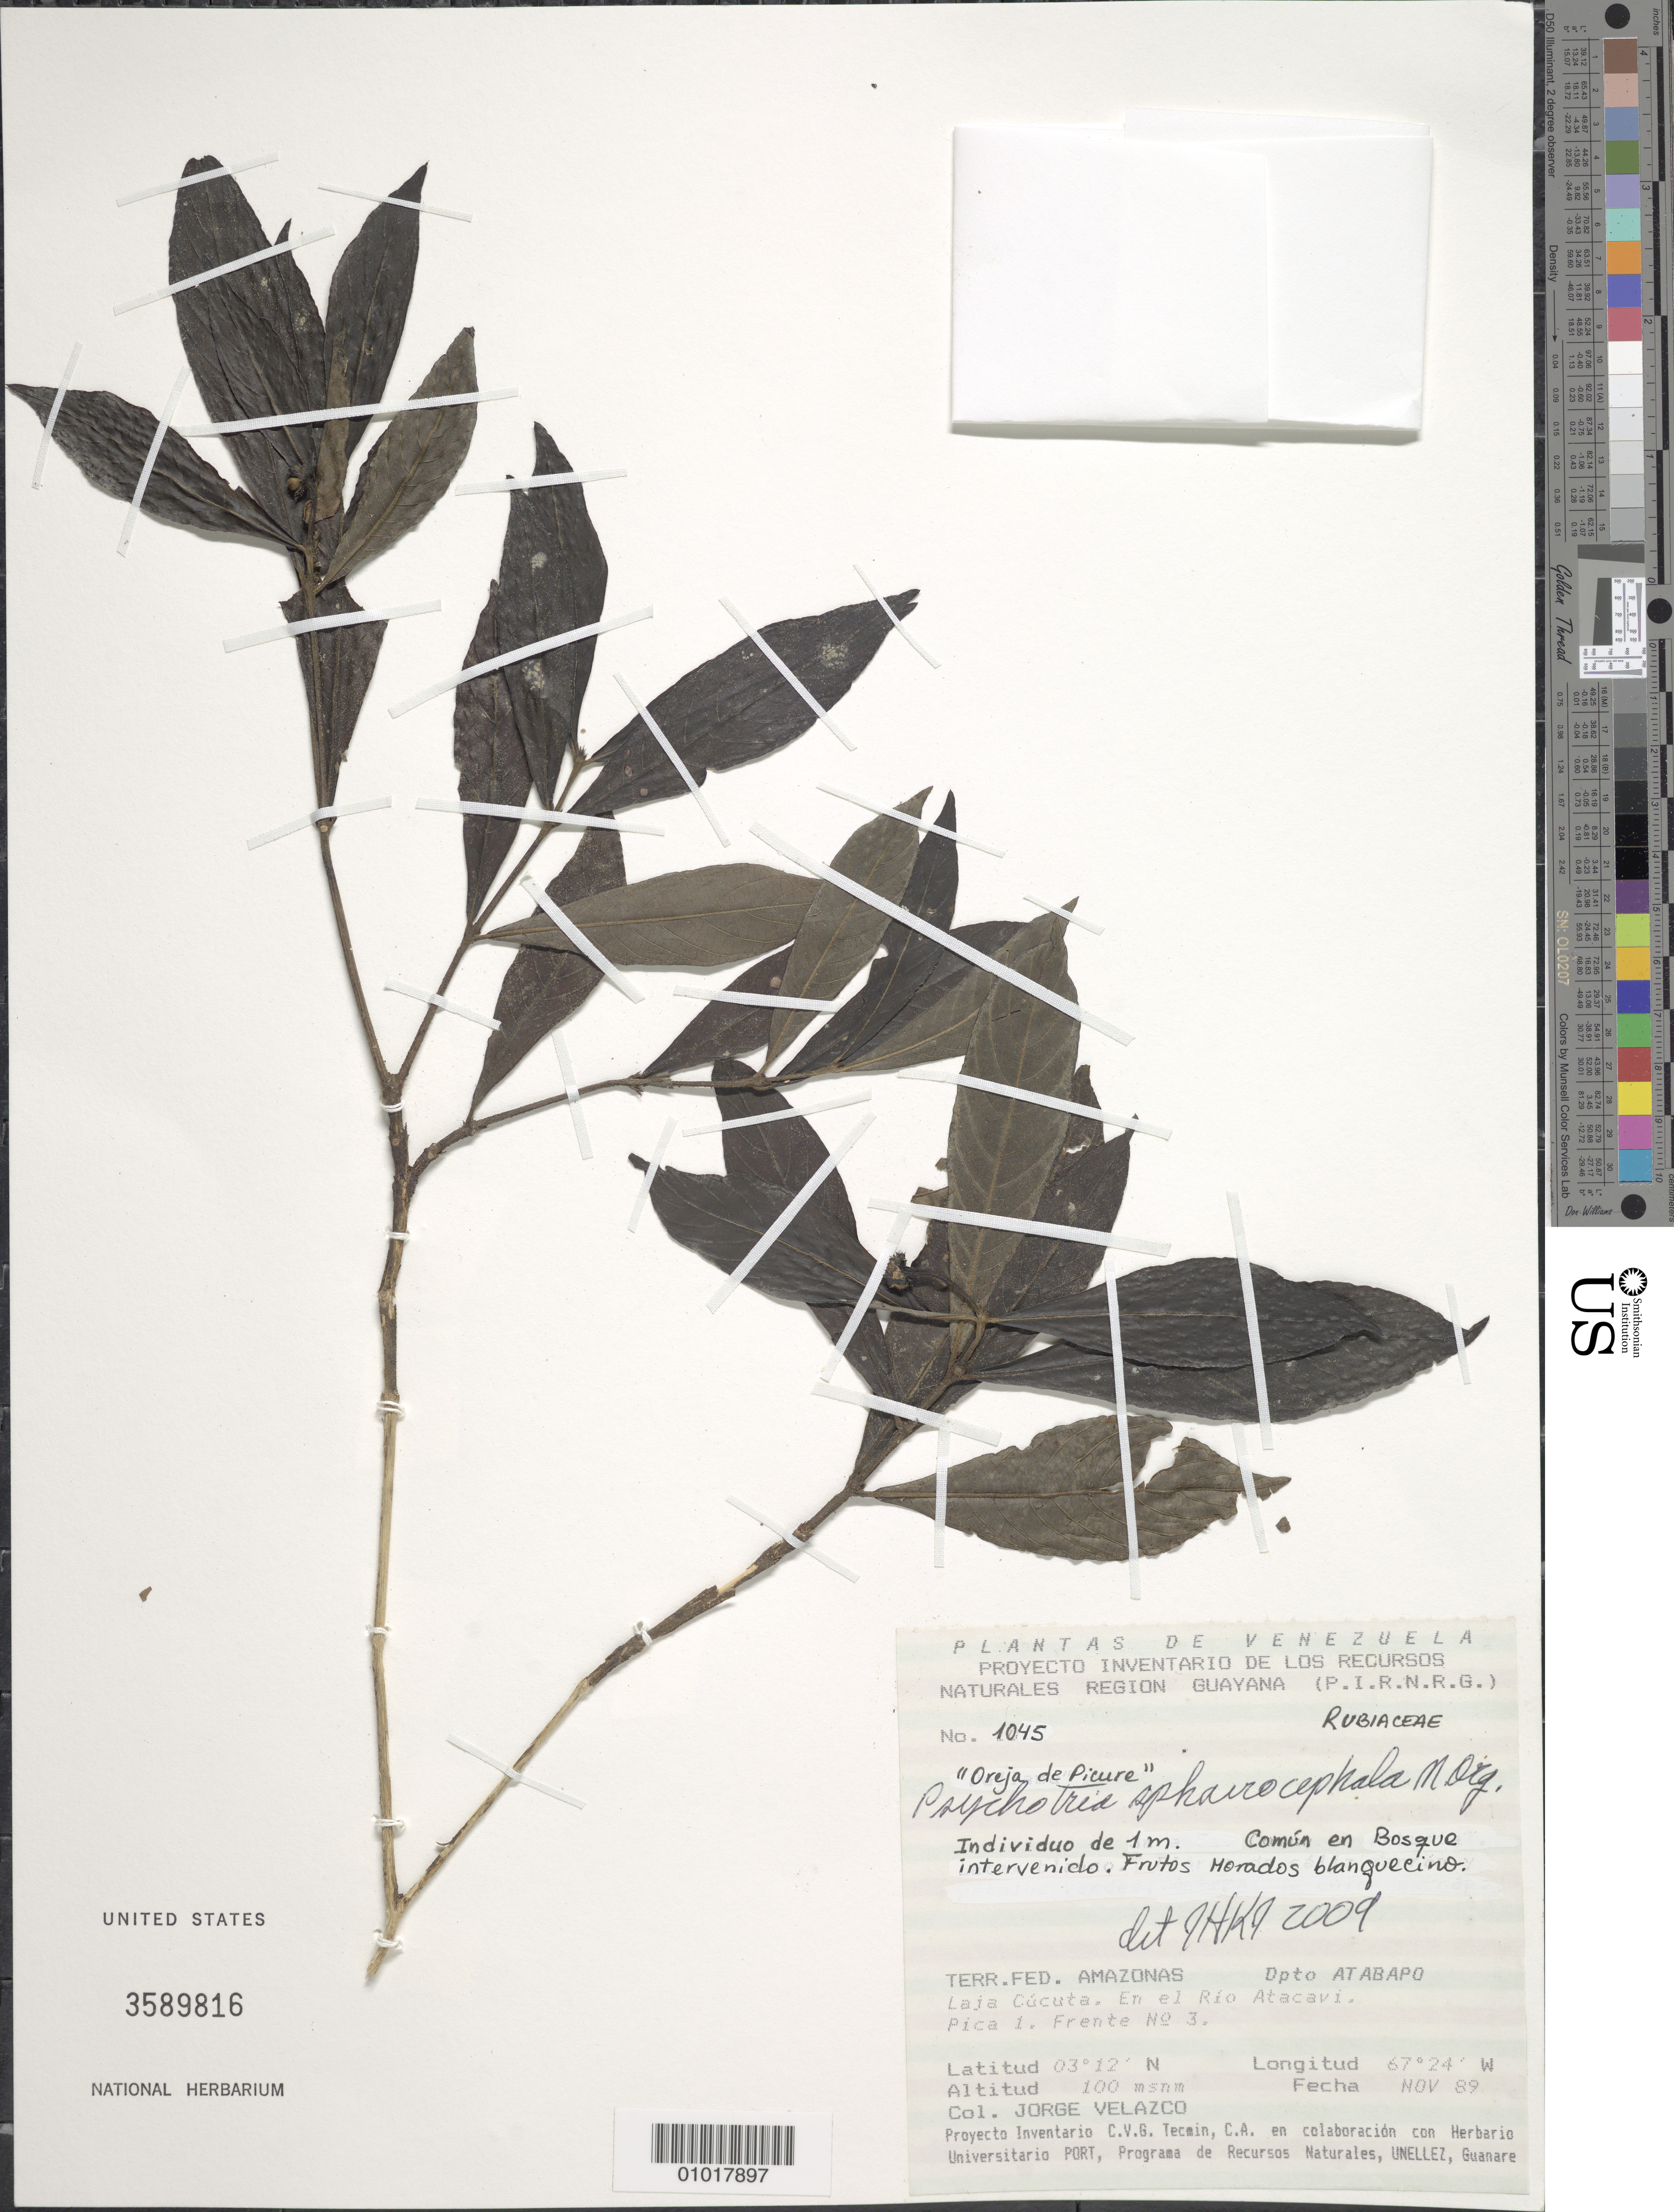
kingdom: Plantae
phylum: Tracheophyta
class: Magnoliopsida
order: Gentianales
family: Rubiaceae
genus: Psychotria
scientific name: Psychotria sphaerocephala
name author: Müll. Arg.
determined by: Kirkbride, J. H.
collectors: J. Velazco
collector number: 1045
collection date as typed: Nov-89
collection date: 1989-11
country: Venezuela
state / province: Amazonas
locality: Dpto: At Abapo. Laja Cucuta. En el Rio Atacavi. Pica 1. Frente No. 3.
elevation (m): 100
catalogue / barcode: US 3589816